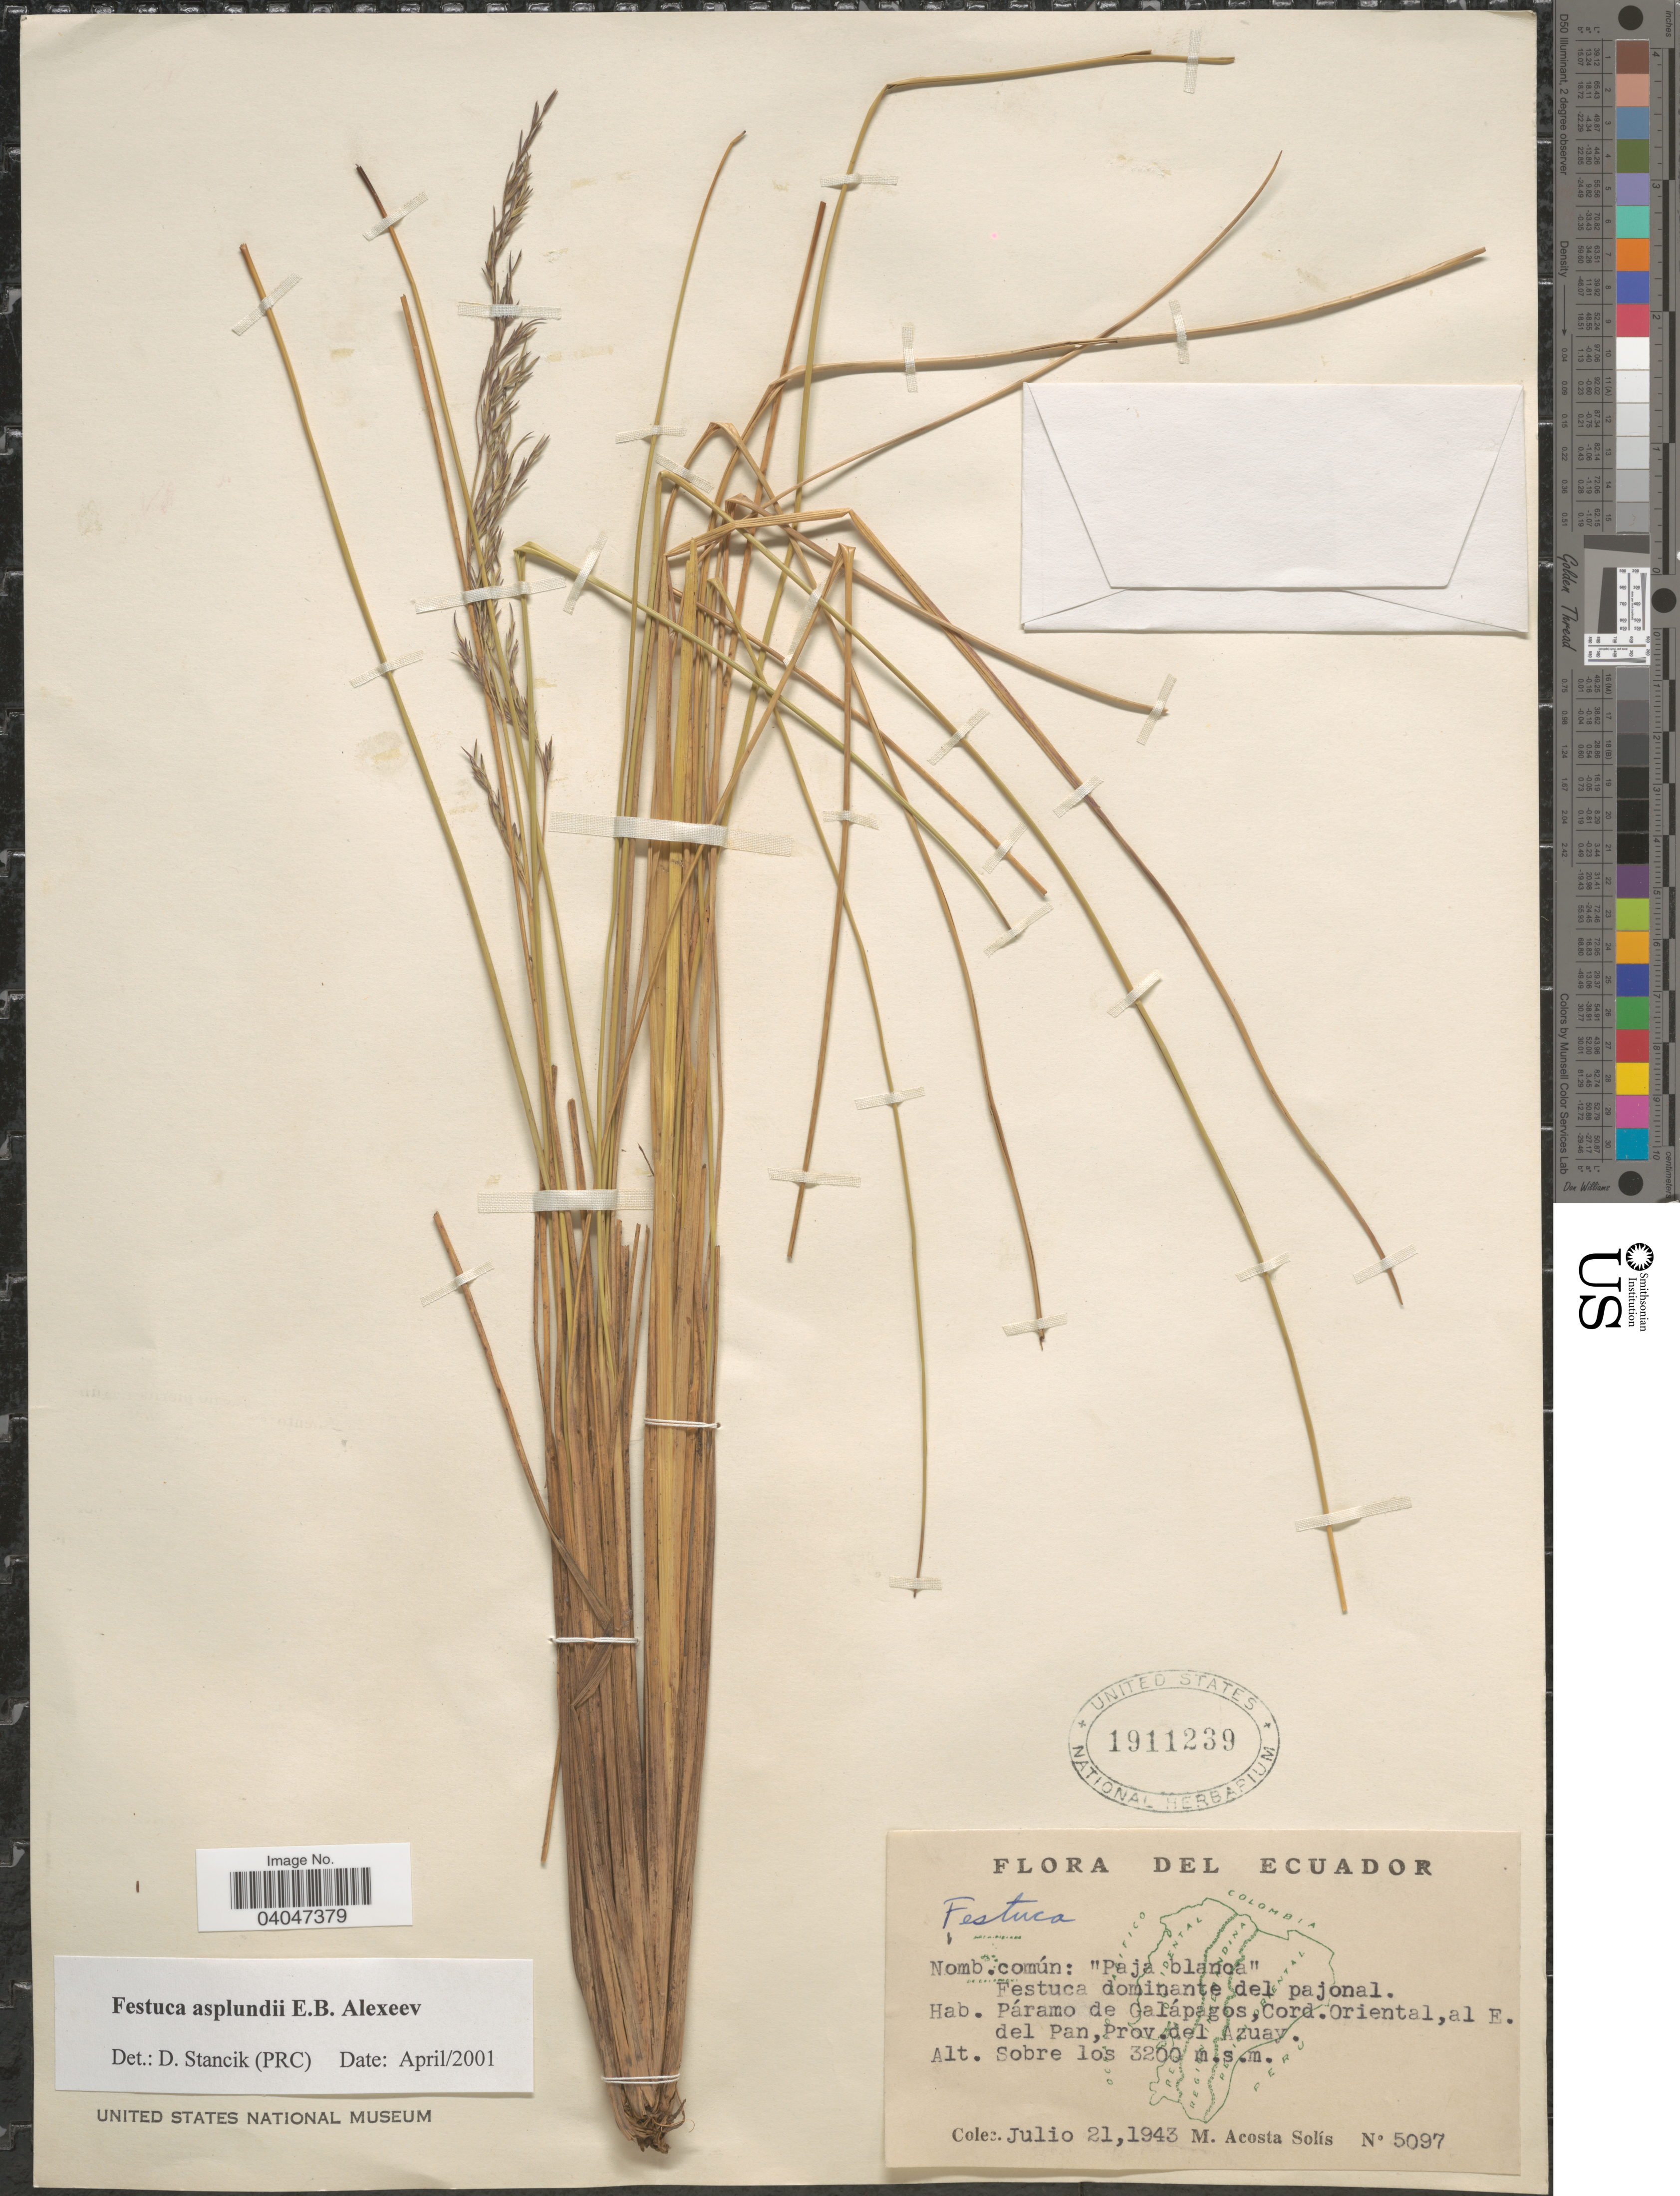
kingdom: Plantae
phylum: Tracheophyta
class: Liliopsida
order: Poales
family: Poaceae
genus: Festuca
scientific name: Festuca asplundii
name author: E.B. Alexeev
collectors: M. Acosta Solis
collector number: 5097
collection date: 1943-07-21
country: Ecuador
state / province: Azuay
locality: Páramo de Galápagos, Cord.Oriental, al E. del Pan.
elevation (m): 3200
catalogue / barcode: US 1911239